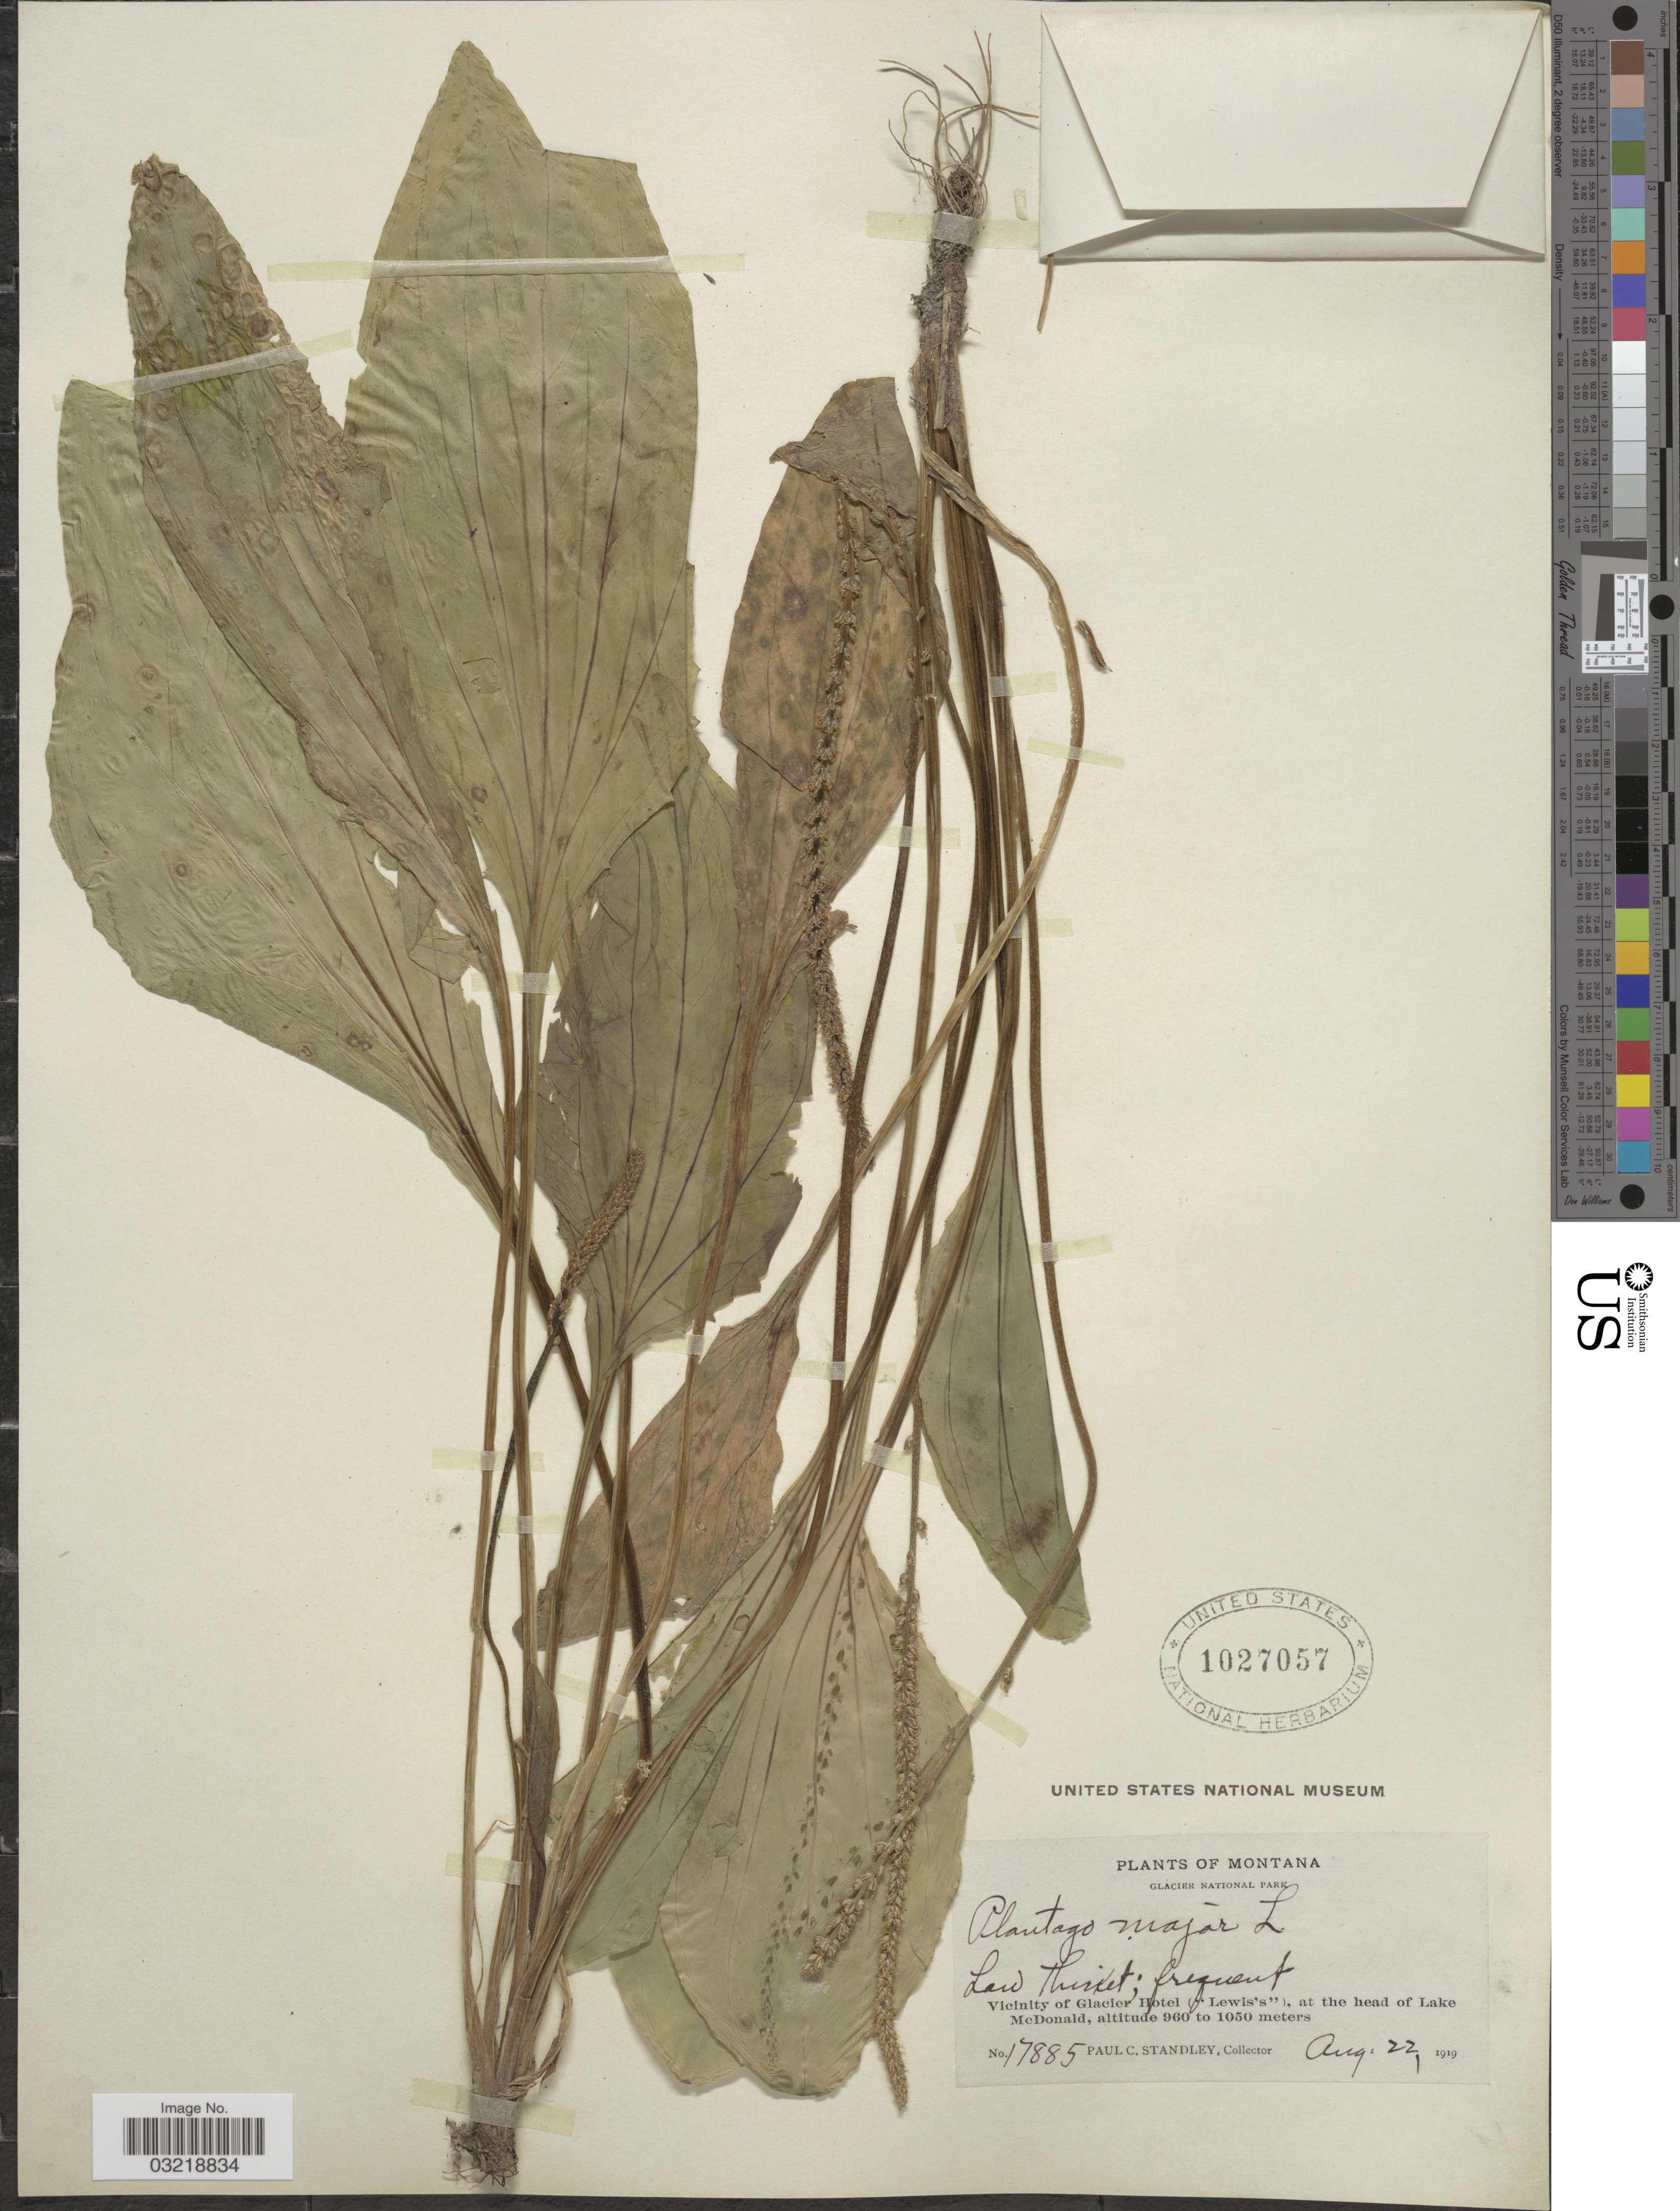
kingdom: Plantae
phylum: Tracheophyta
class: Magnoliopsida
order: Lamiales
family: Plantaginaceae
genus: Plantago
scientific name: Plantago major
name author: L.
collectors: P. C. Standley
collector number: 17885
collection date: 1919-08-22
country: United States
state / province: Montana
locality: Glacier National Park. Vicinity of Glacier Hotel ("Lewis's"), at the head of Lake McDonald.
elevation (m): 960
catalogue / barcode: US 1027057